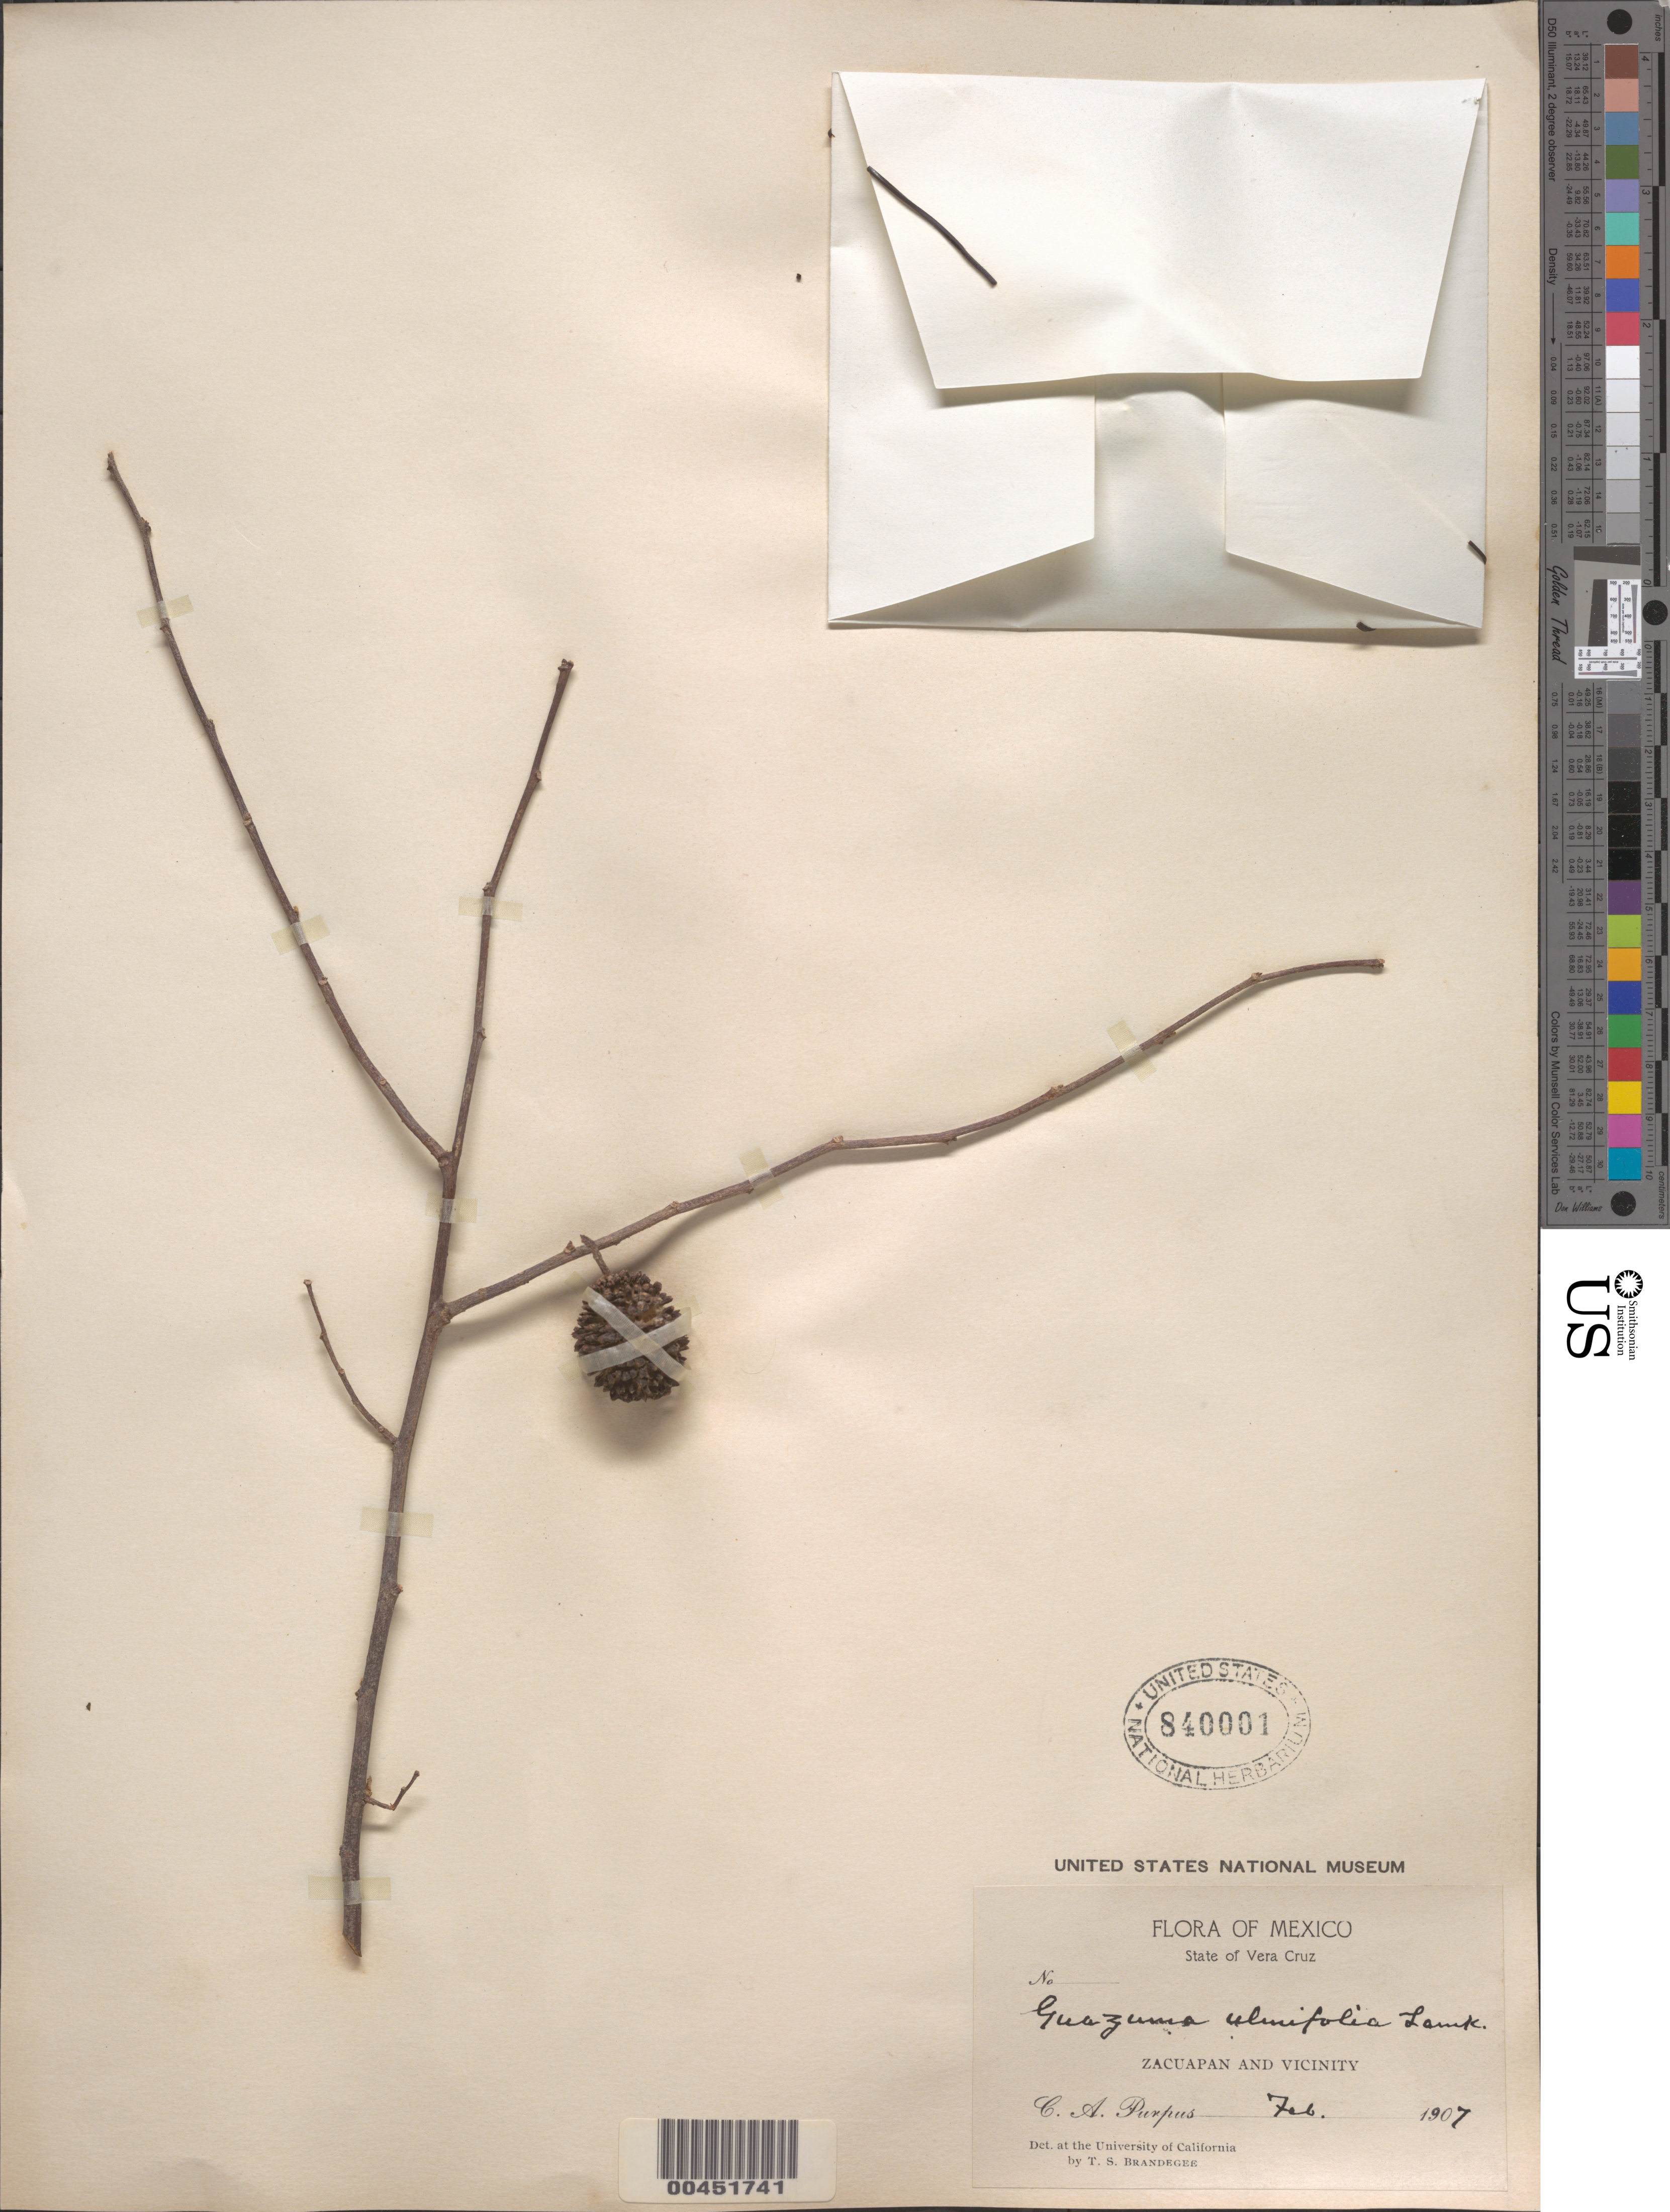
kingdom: Plantae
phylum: Tracheophyta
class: Magnoliopsida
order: Malvales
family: Malvaceae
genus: Guazuma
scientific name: Guazuma ulmifolia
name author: Lam.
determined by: Brandegee, Townsend S.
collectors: C. A. Purpus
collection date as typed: Feb 1907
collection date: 1907-02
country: Mexico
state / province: Veracruz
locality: Zacuapan and vicinity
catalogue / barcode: US 840001